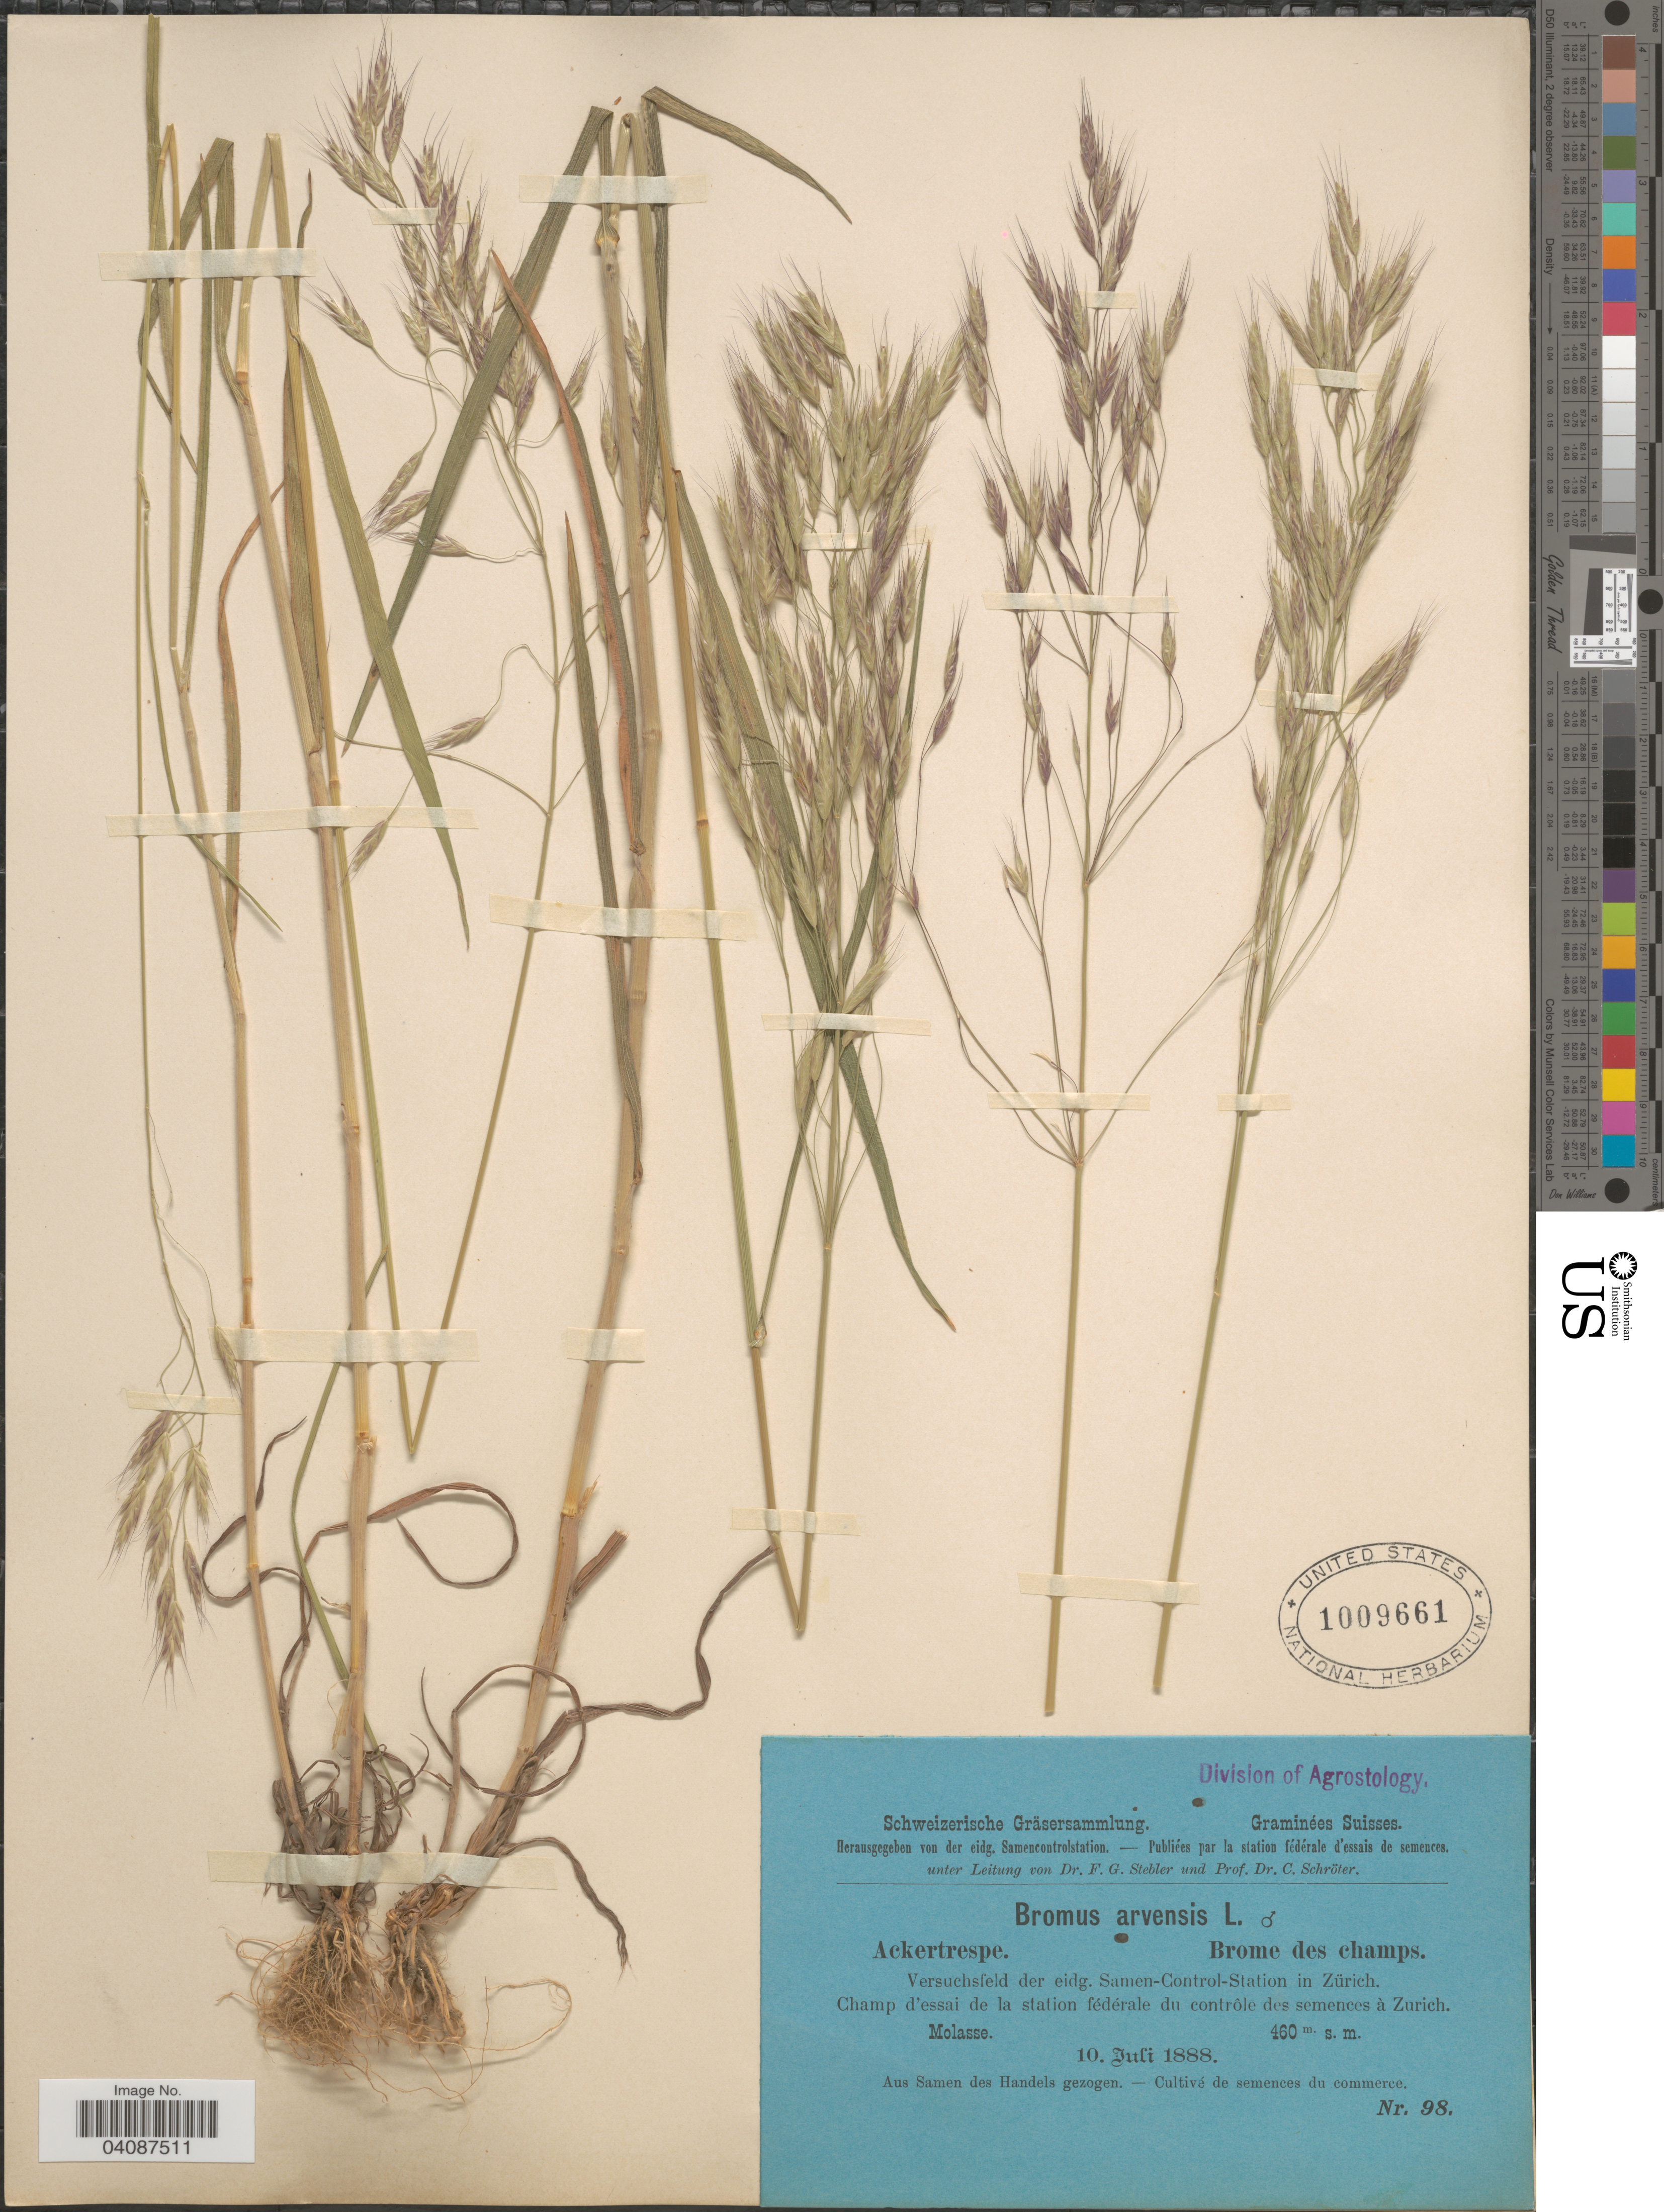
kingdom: Plantae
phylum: Tracheophyta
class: Liliopsida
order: Poales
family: Poaceae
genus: Bromus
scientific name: Bromus arvensis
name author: L.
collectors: Stebler, F.G. & Schröter, C.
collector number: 98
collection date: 1888-07-10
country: Switzerland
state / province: Zurich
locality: Suisses. Versuchsfeld der eidg. Samen-Control-Station in Zürich. Champ d'essai de la station fédérale du contrôle des semences à Zurich.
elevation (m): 460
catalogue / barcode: US 1009661